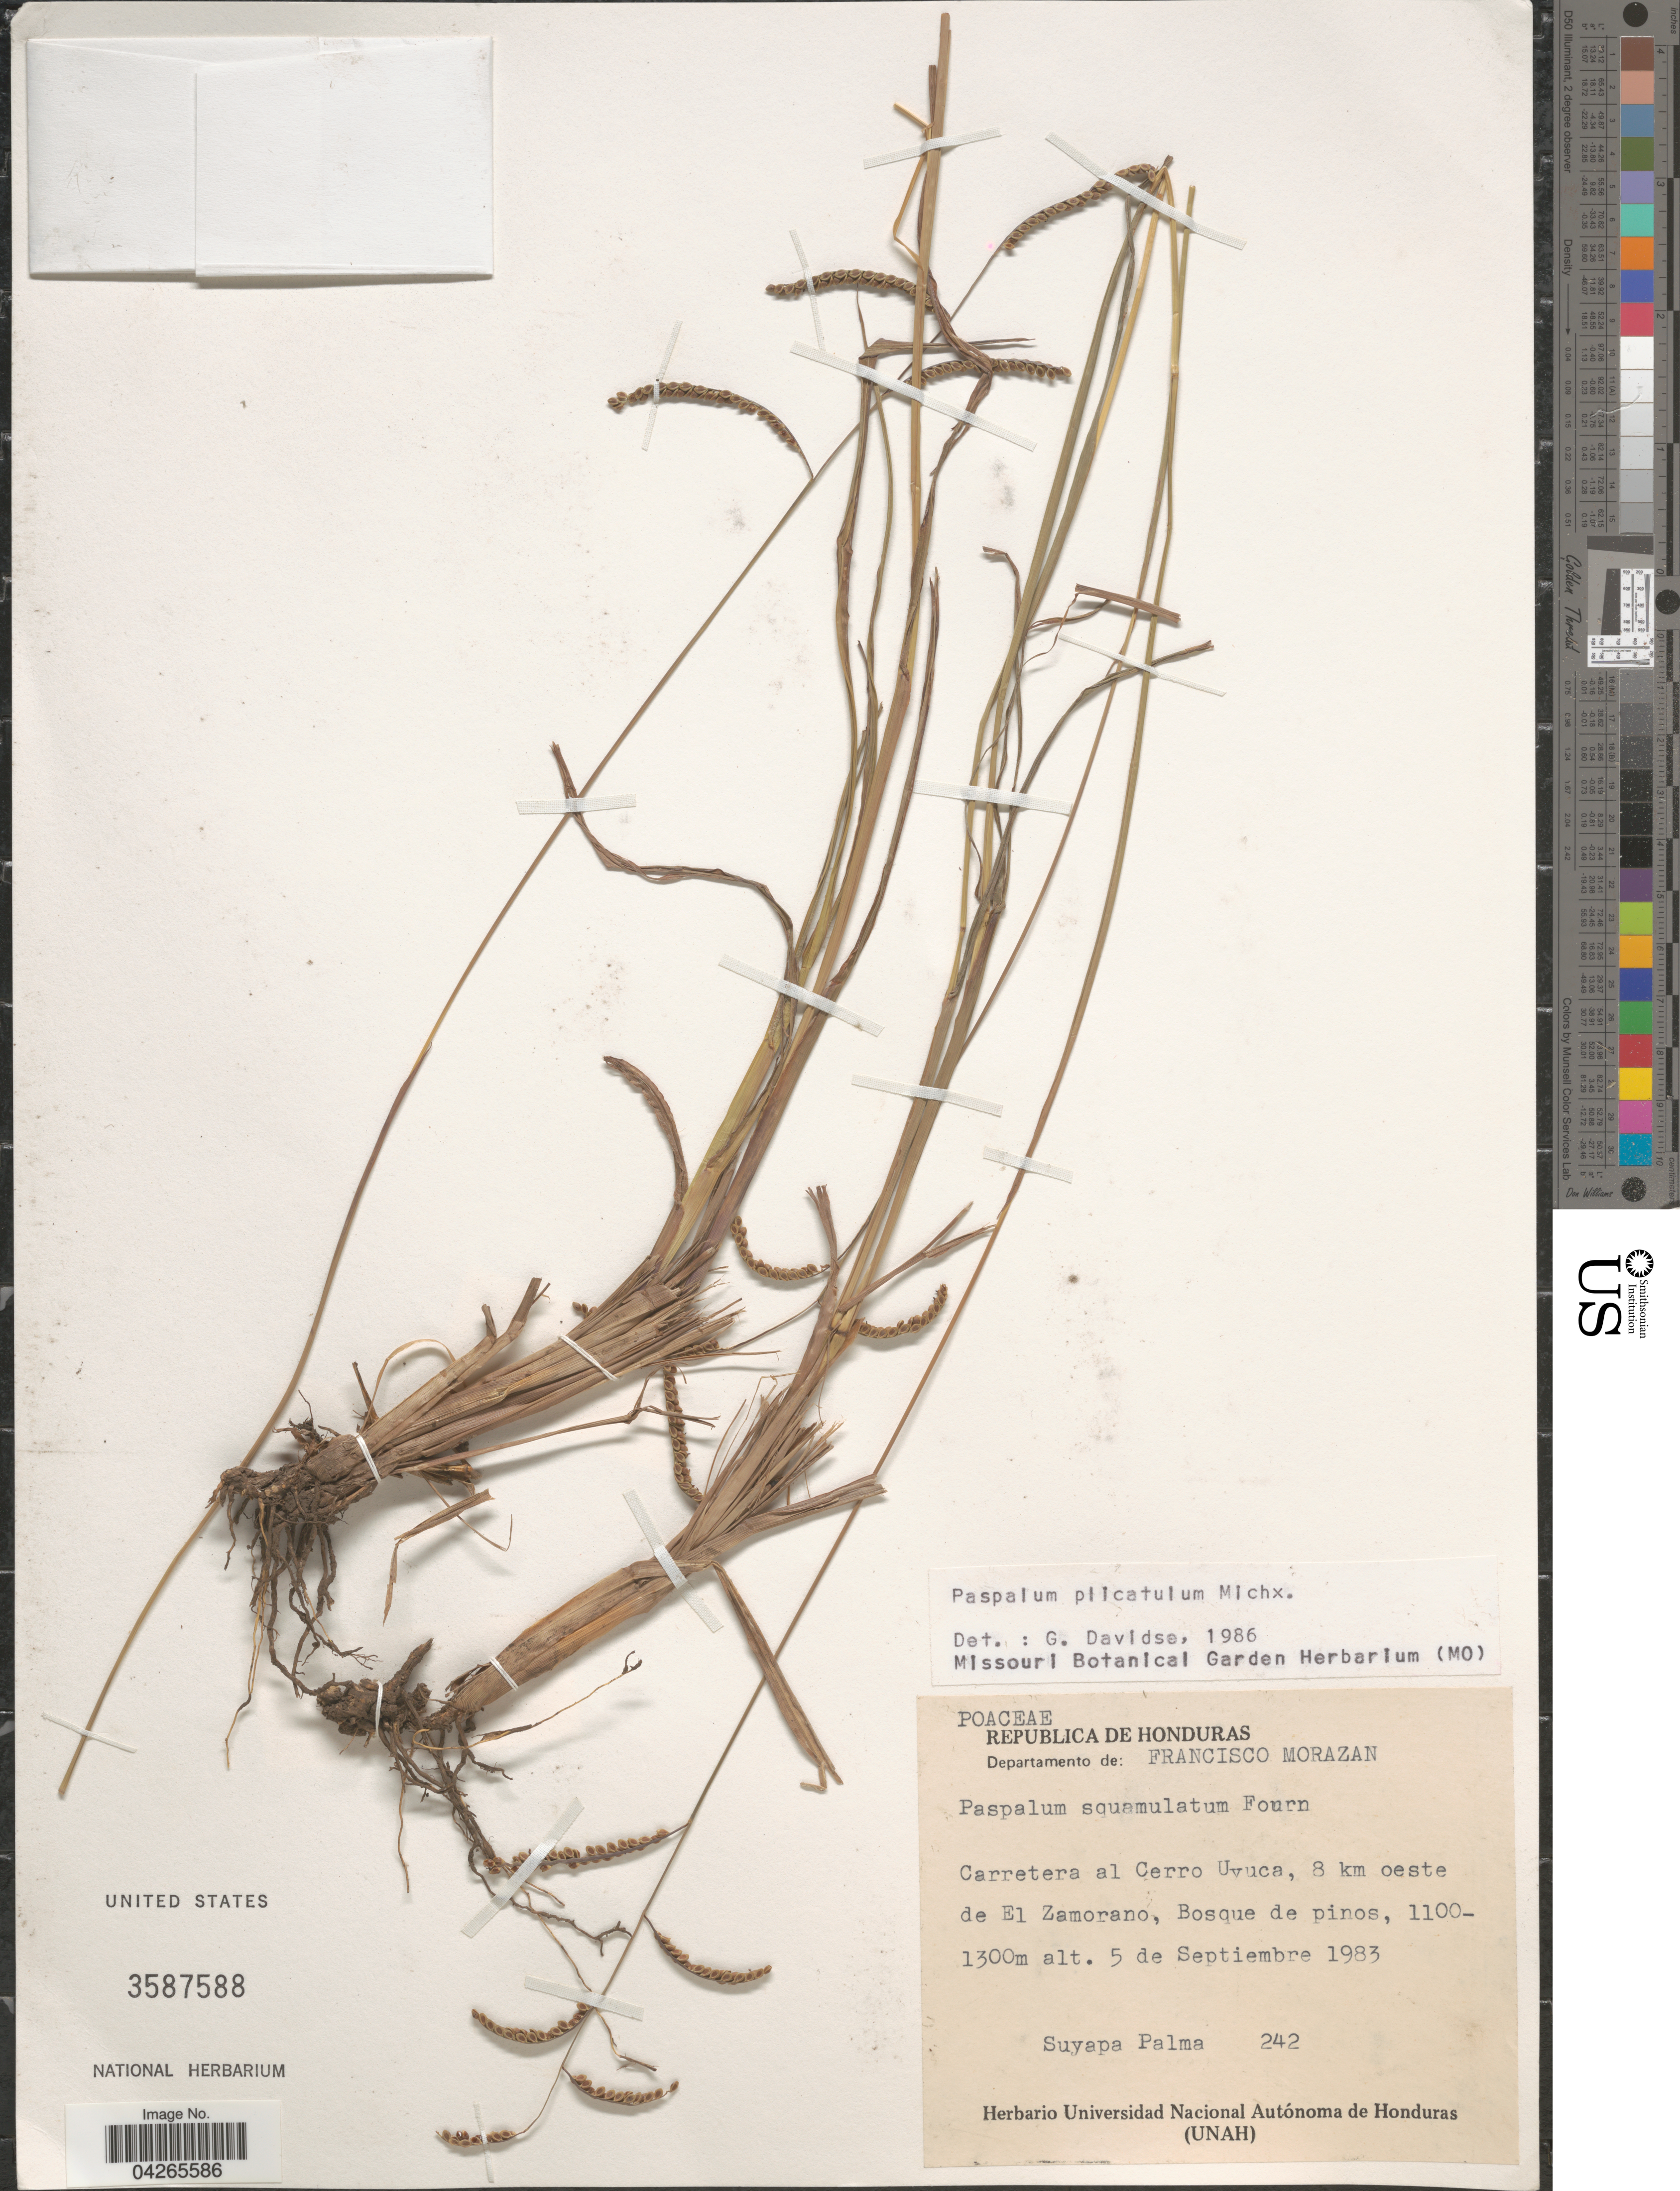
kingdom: Plantae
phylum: Tracheophyta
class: Liliopsida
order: Poales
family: Poaceae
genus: Paspalum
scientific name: Paspalum plicatulum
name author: Michx.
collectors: S. Palma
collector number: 242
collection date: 1983-09-05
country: Honduras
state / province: Fco. Morazán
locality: Departamento de: Francisco Morazan. Carretera al Cerro Uvuca, 8 km oeste de El Zamorano, Bosque de pinos.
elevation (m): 1100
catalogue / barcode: US 3587588